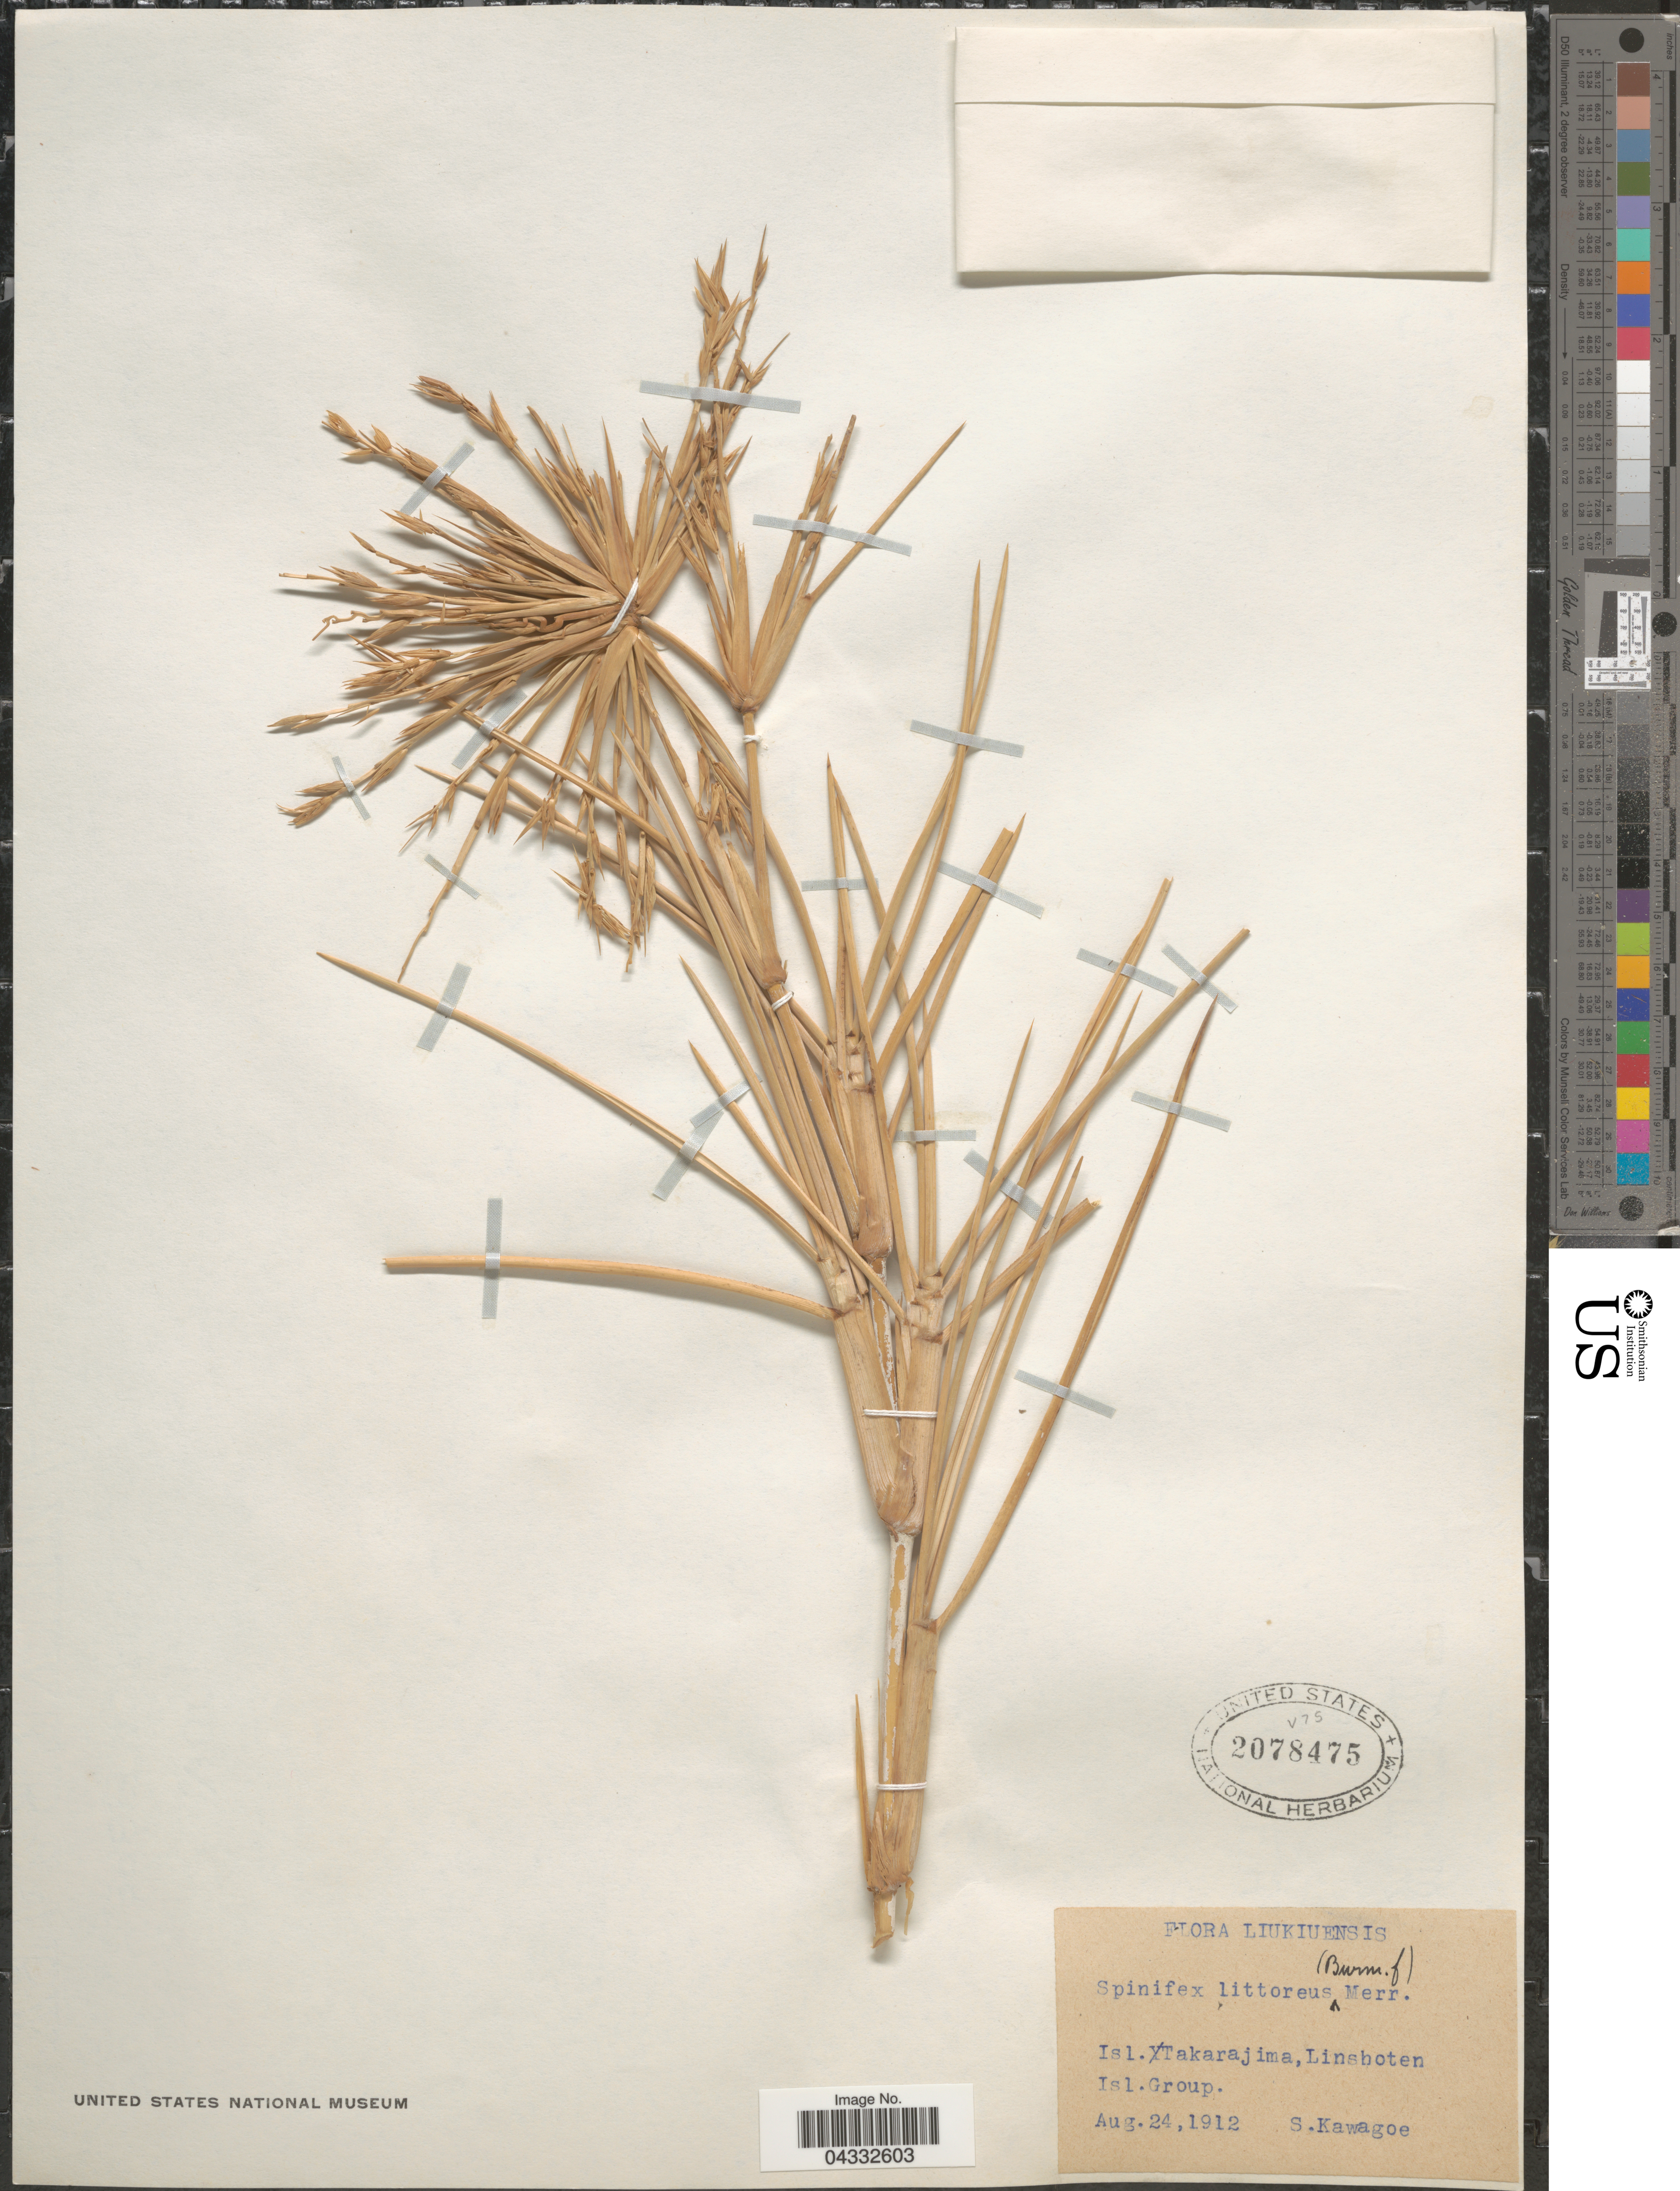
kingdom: Plantae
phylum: Tracheophyta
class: Liliopsida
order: Poales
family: Poaceae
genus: Spinifex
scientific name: Spinifex littoreus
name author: (Burm. f.) Merr.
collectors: S. Kawagoe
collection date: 1912-08-24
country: Japan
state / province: Okinawa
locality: Liukiuensis. Isl. Takarajima, Linsboten. Isl. Group.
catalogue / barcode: US 2078475